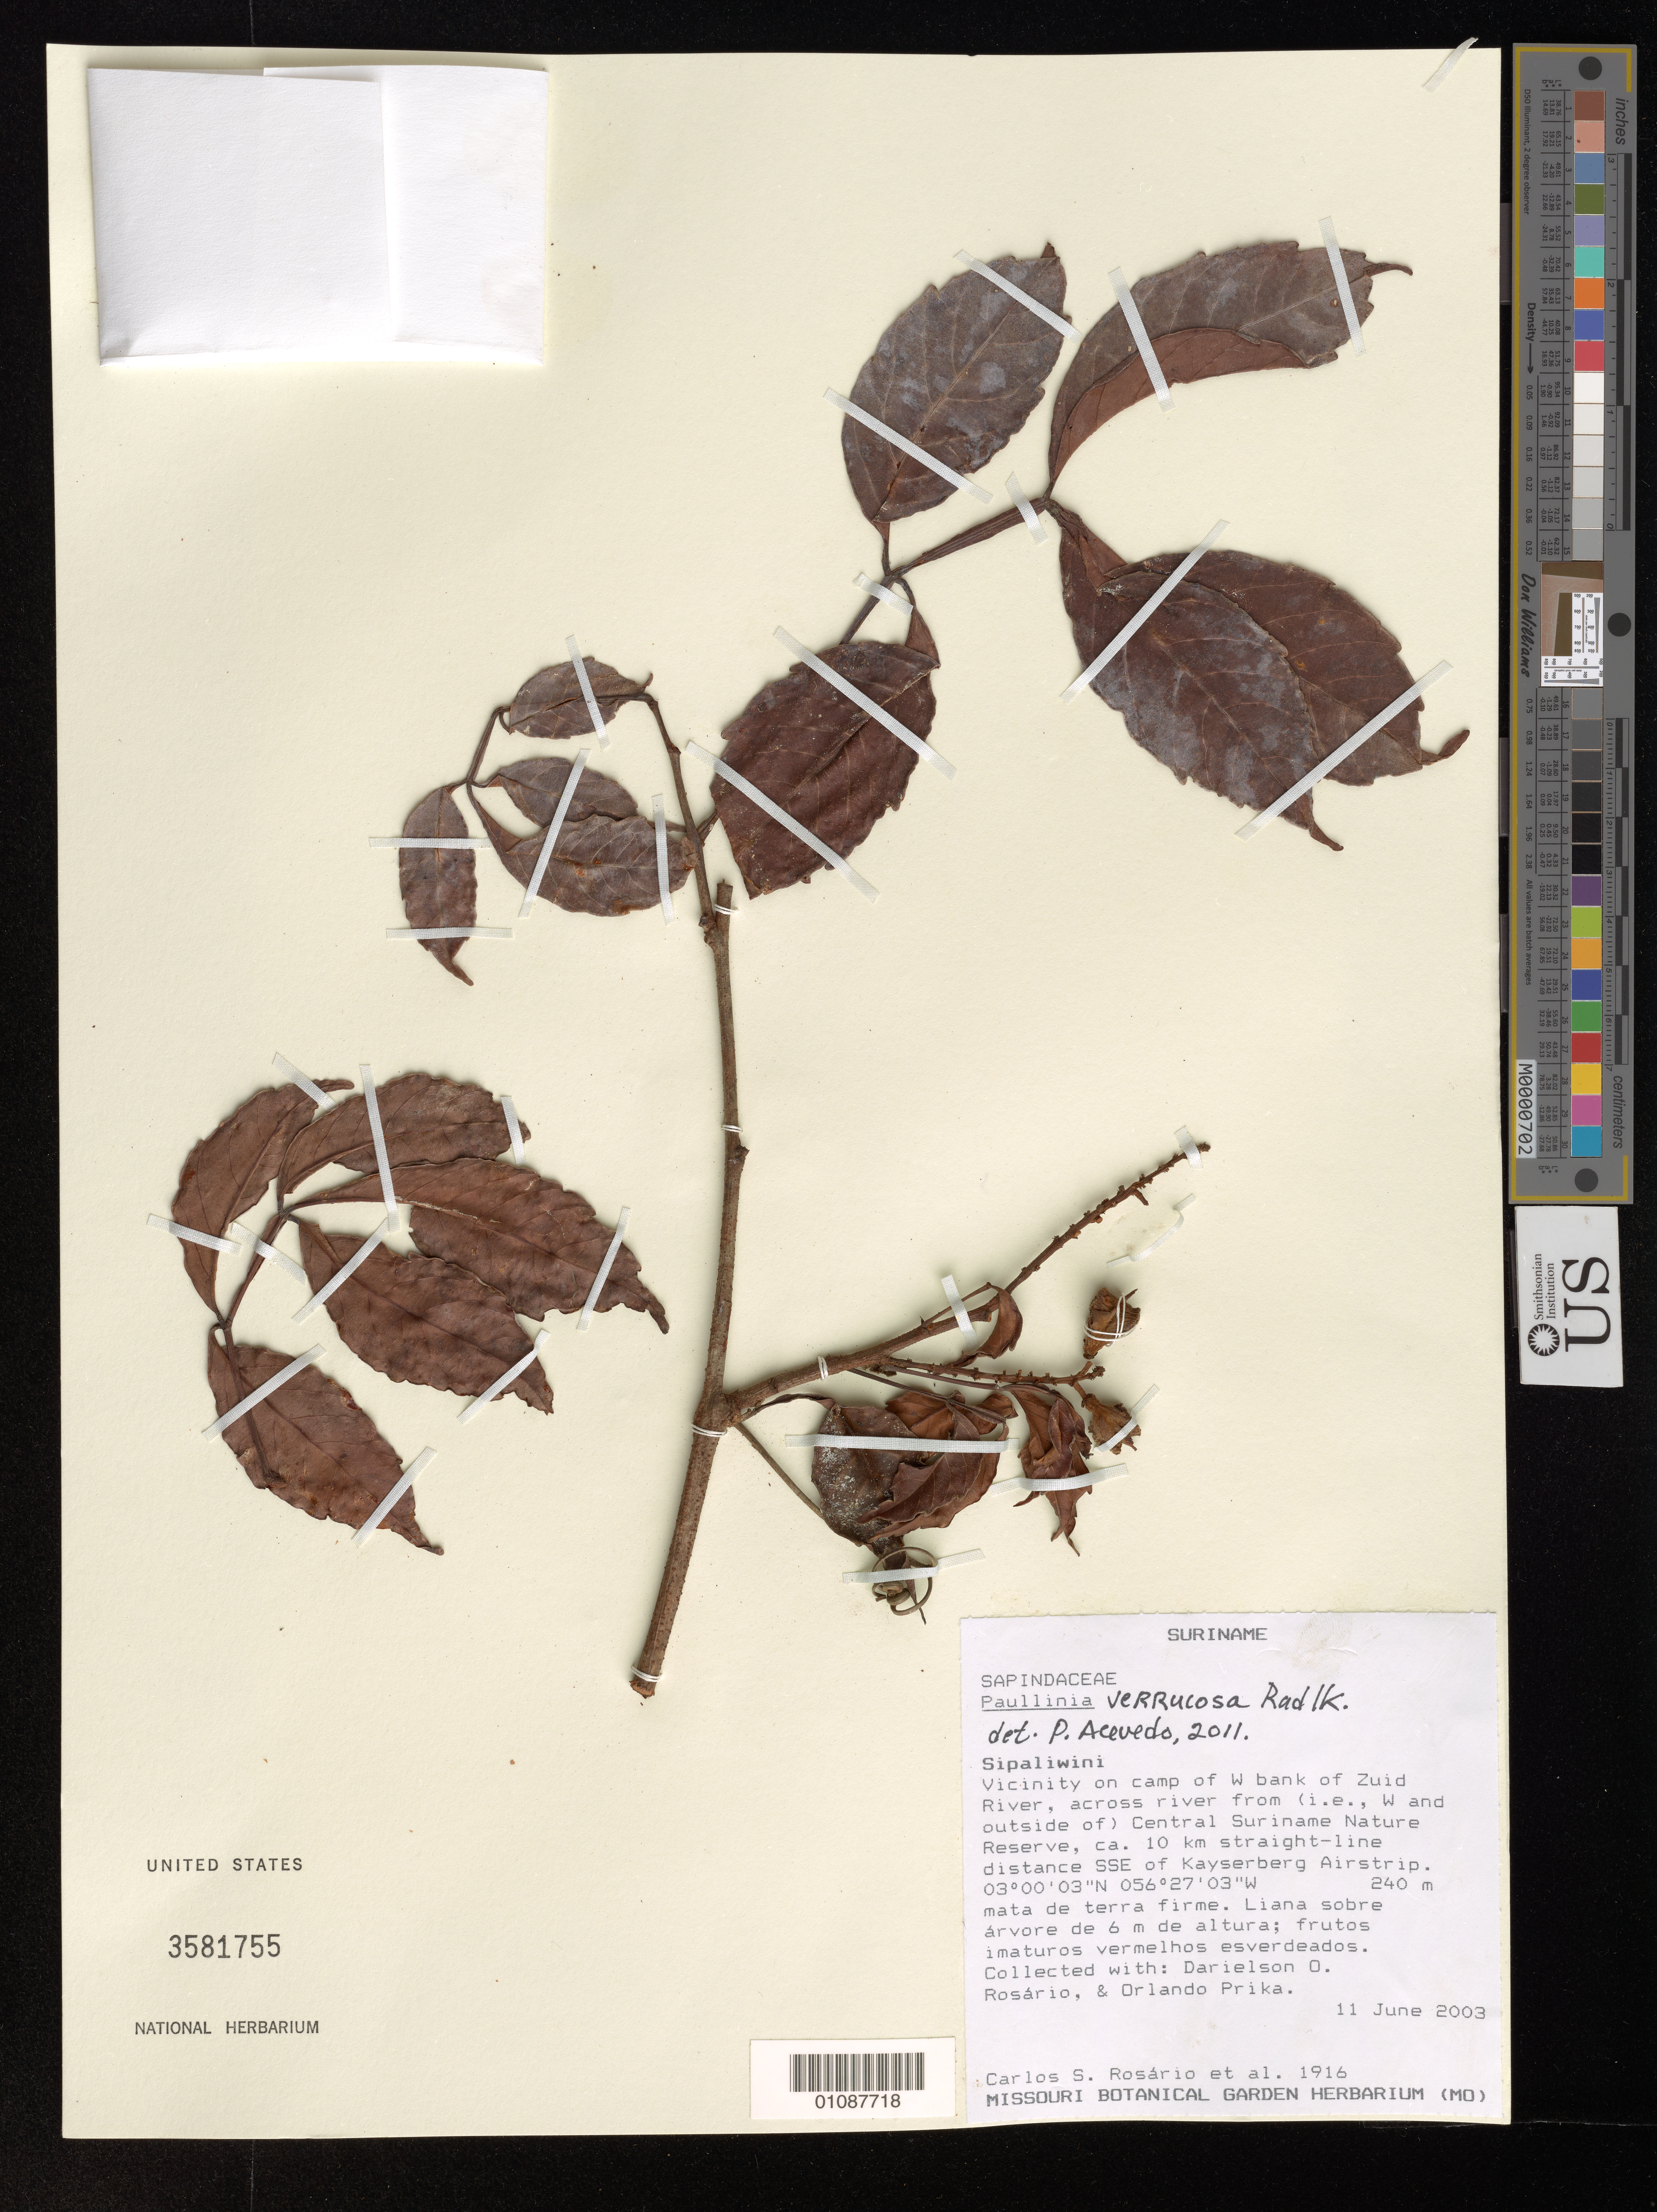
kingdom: Plantae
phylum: Tracheophyta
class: Magnoliopsida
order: Sapindales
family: Sapindaceae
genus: Paullinia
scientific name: Paullinia verrucosa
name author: Radlk.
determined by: Acevedo-Rodríguez, P., (BOT), Smithsonian Institution - National Museum of Natural History (UNITED STATES)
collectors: C. S. Rosário, D. Rosario & O. Prika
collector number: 1916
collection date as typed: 11-Jun-03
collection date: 2003-06-11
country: Suriname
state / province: Sipaliwini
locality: Central SURINAMEe Nature Reserve; vic on camp of W bank of Zuid river, across river from (ie W and outside of); ca 10km straight-line distance SSE of Kayserberg Airstrip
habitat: Mata de terra firme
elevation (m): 240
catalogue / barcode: US 3581755